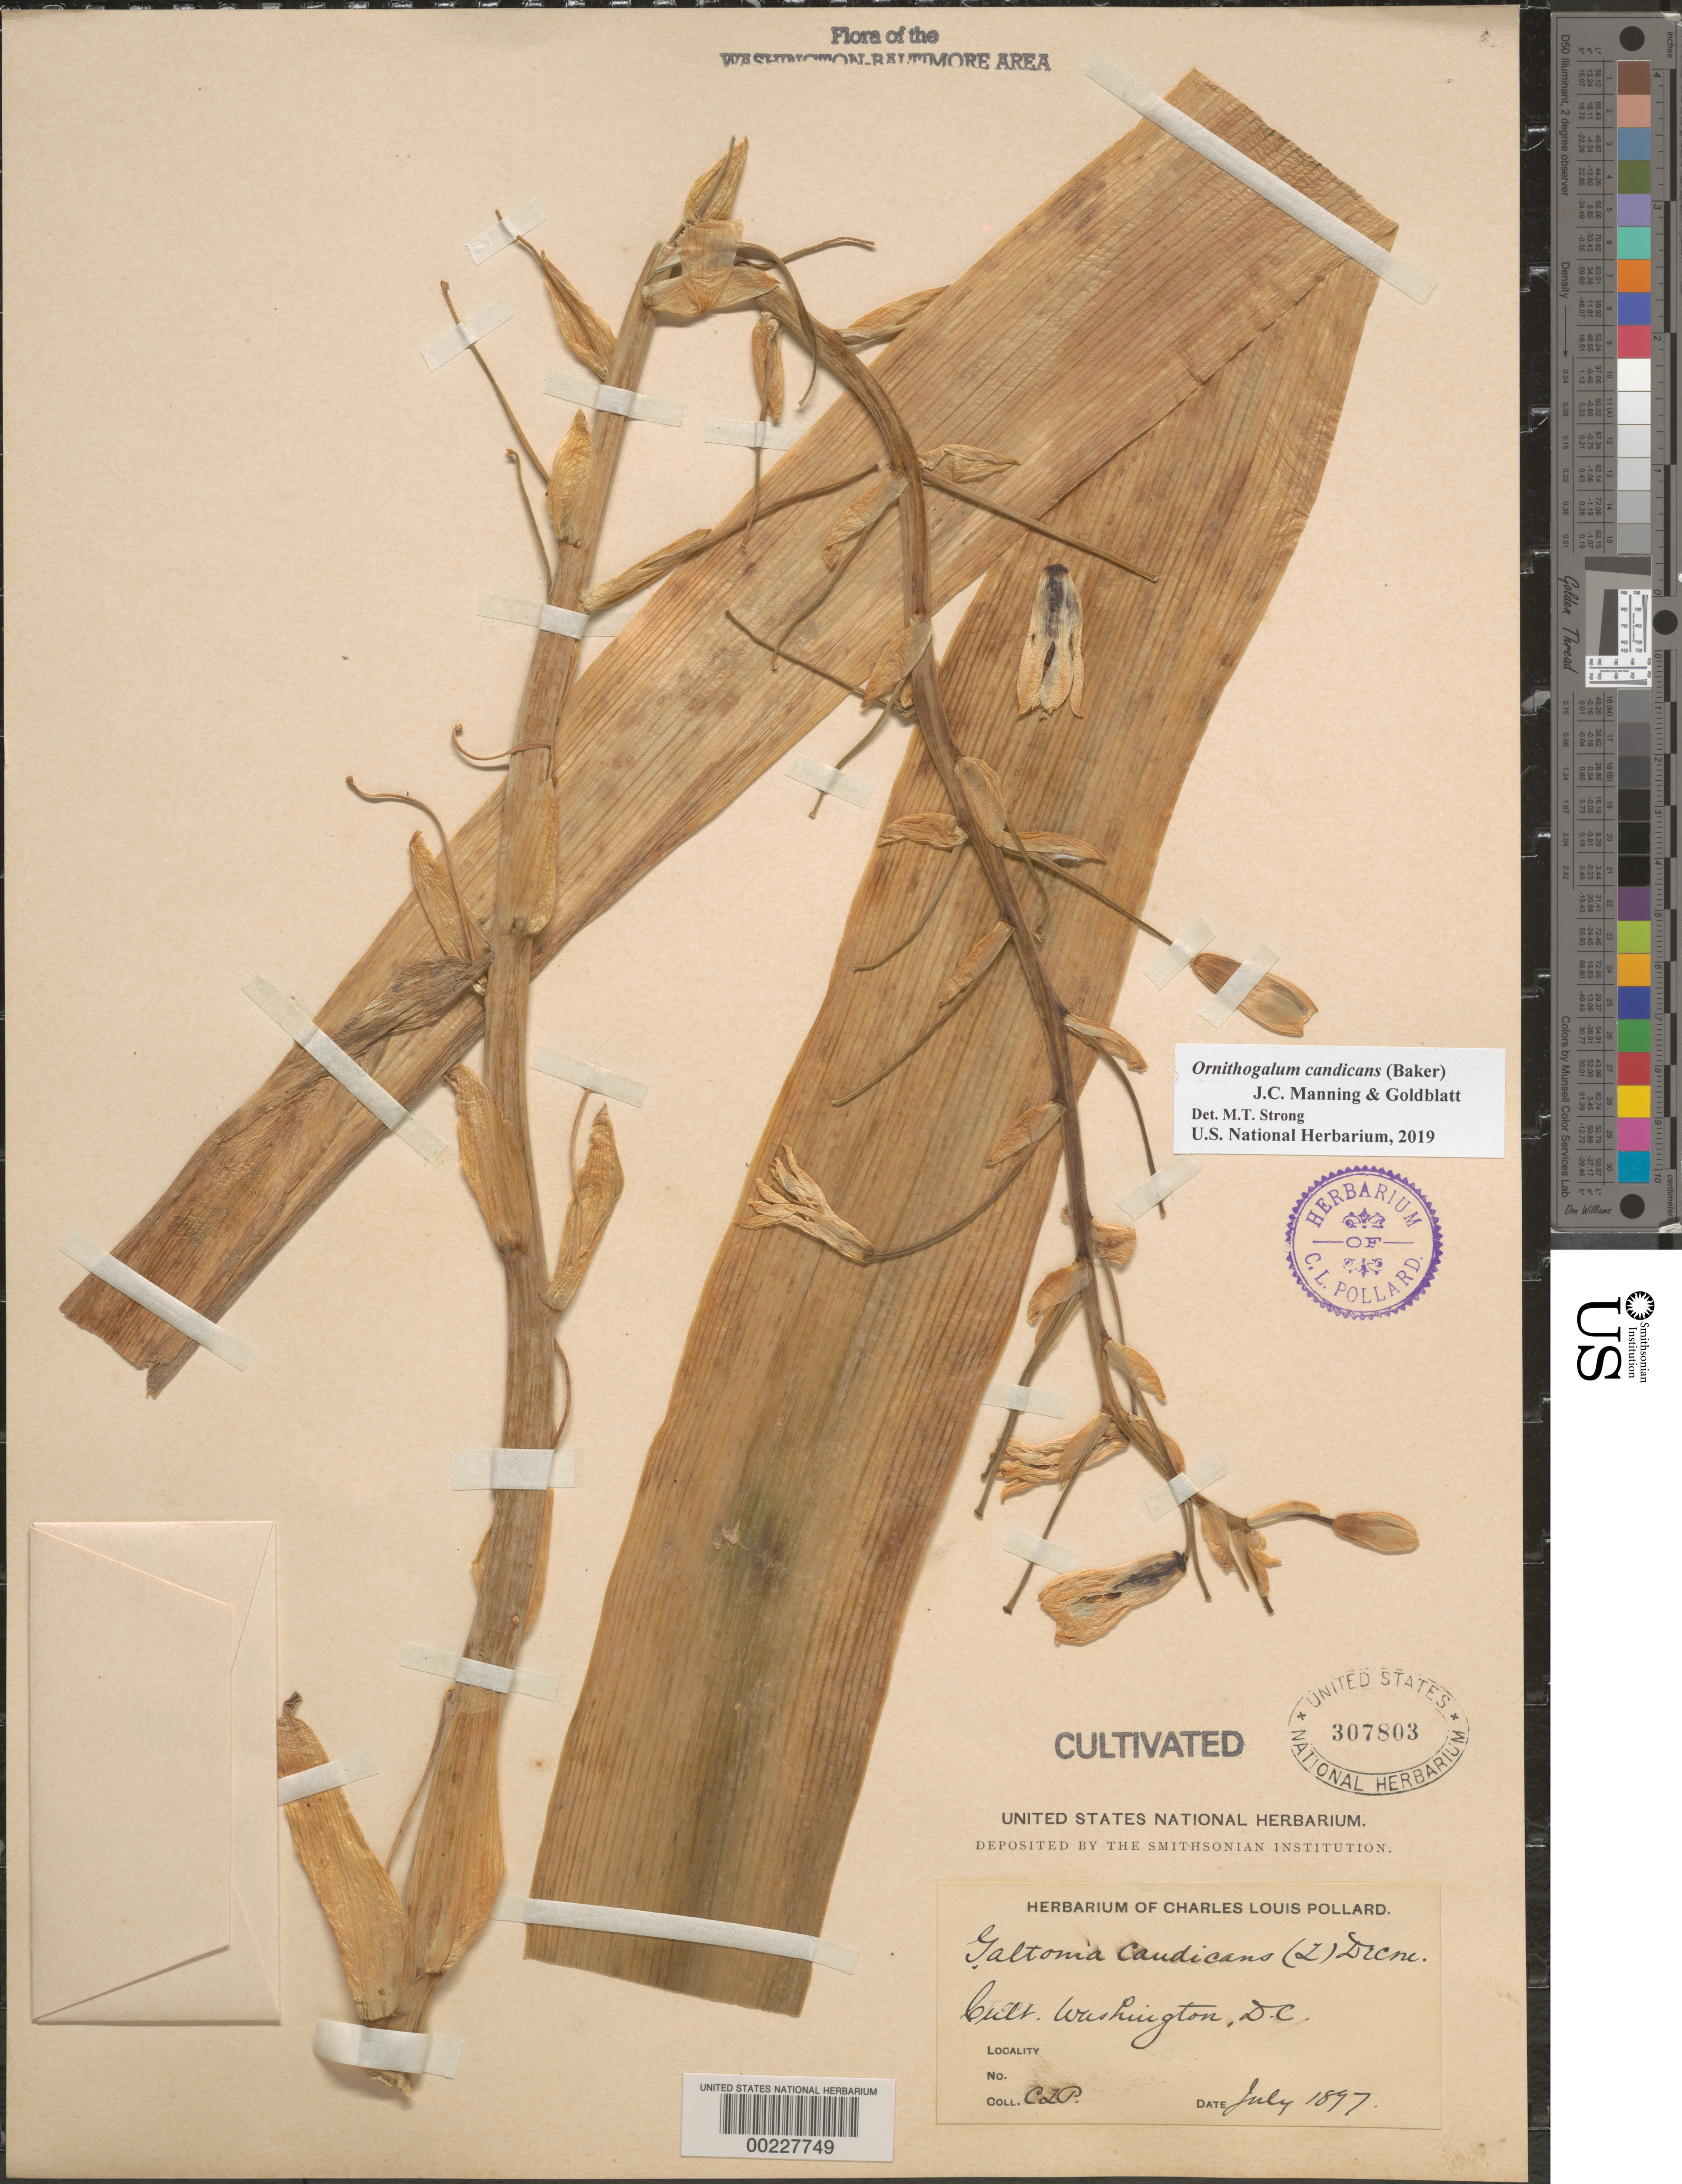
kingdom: Plantae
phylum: Tracheophyta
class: Liliopsida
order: Asparagales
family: Asparagaceae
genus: Ornithogalum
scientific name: Ornithogalum candicans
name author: (Baker) J.C. Manning & Goldblatt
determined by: Strong, Mark T., (BOT), Smithsonian Institution - National Museum of Natural History (UNITED STATES)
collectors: C. L. Pollard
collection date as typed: Jul 1897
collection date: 1897-07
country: United States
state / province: District of Columbia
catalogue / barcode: US 307803